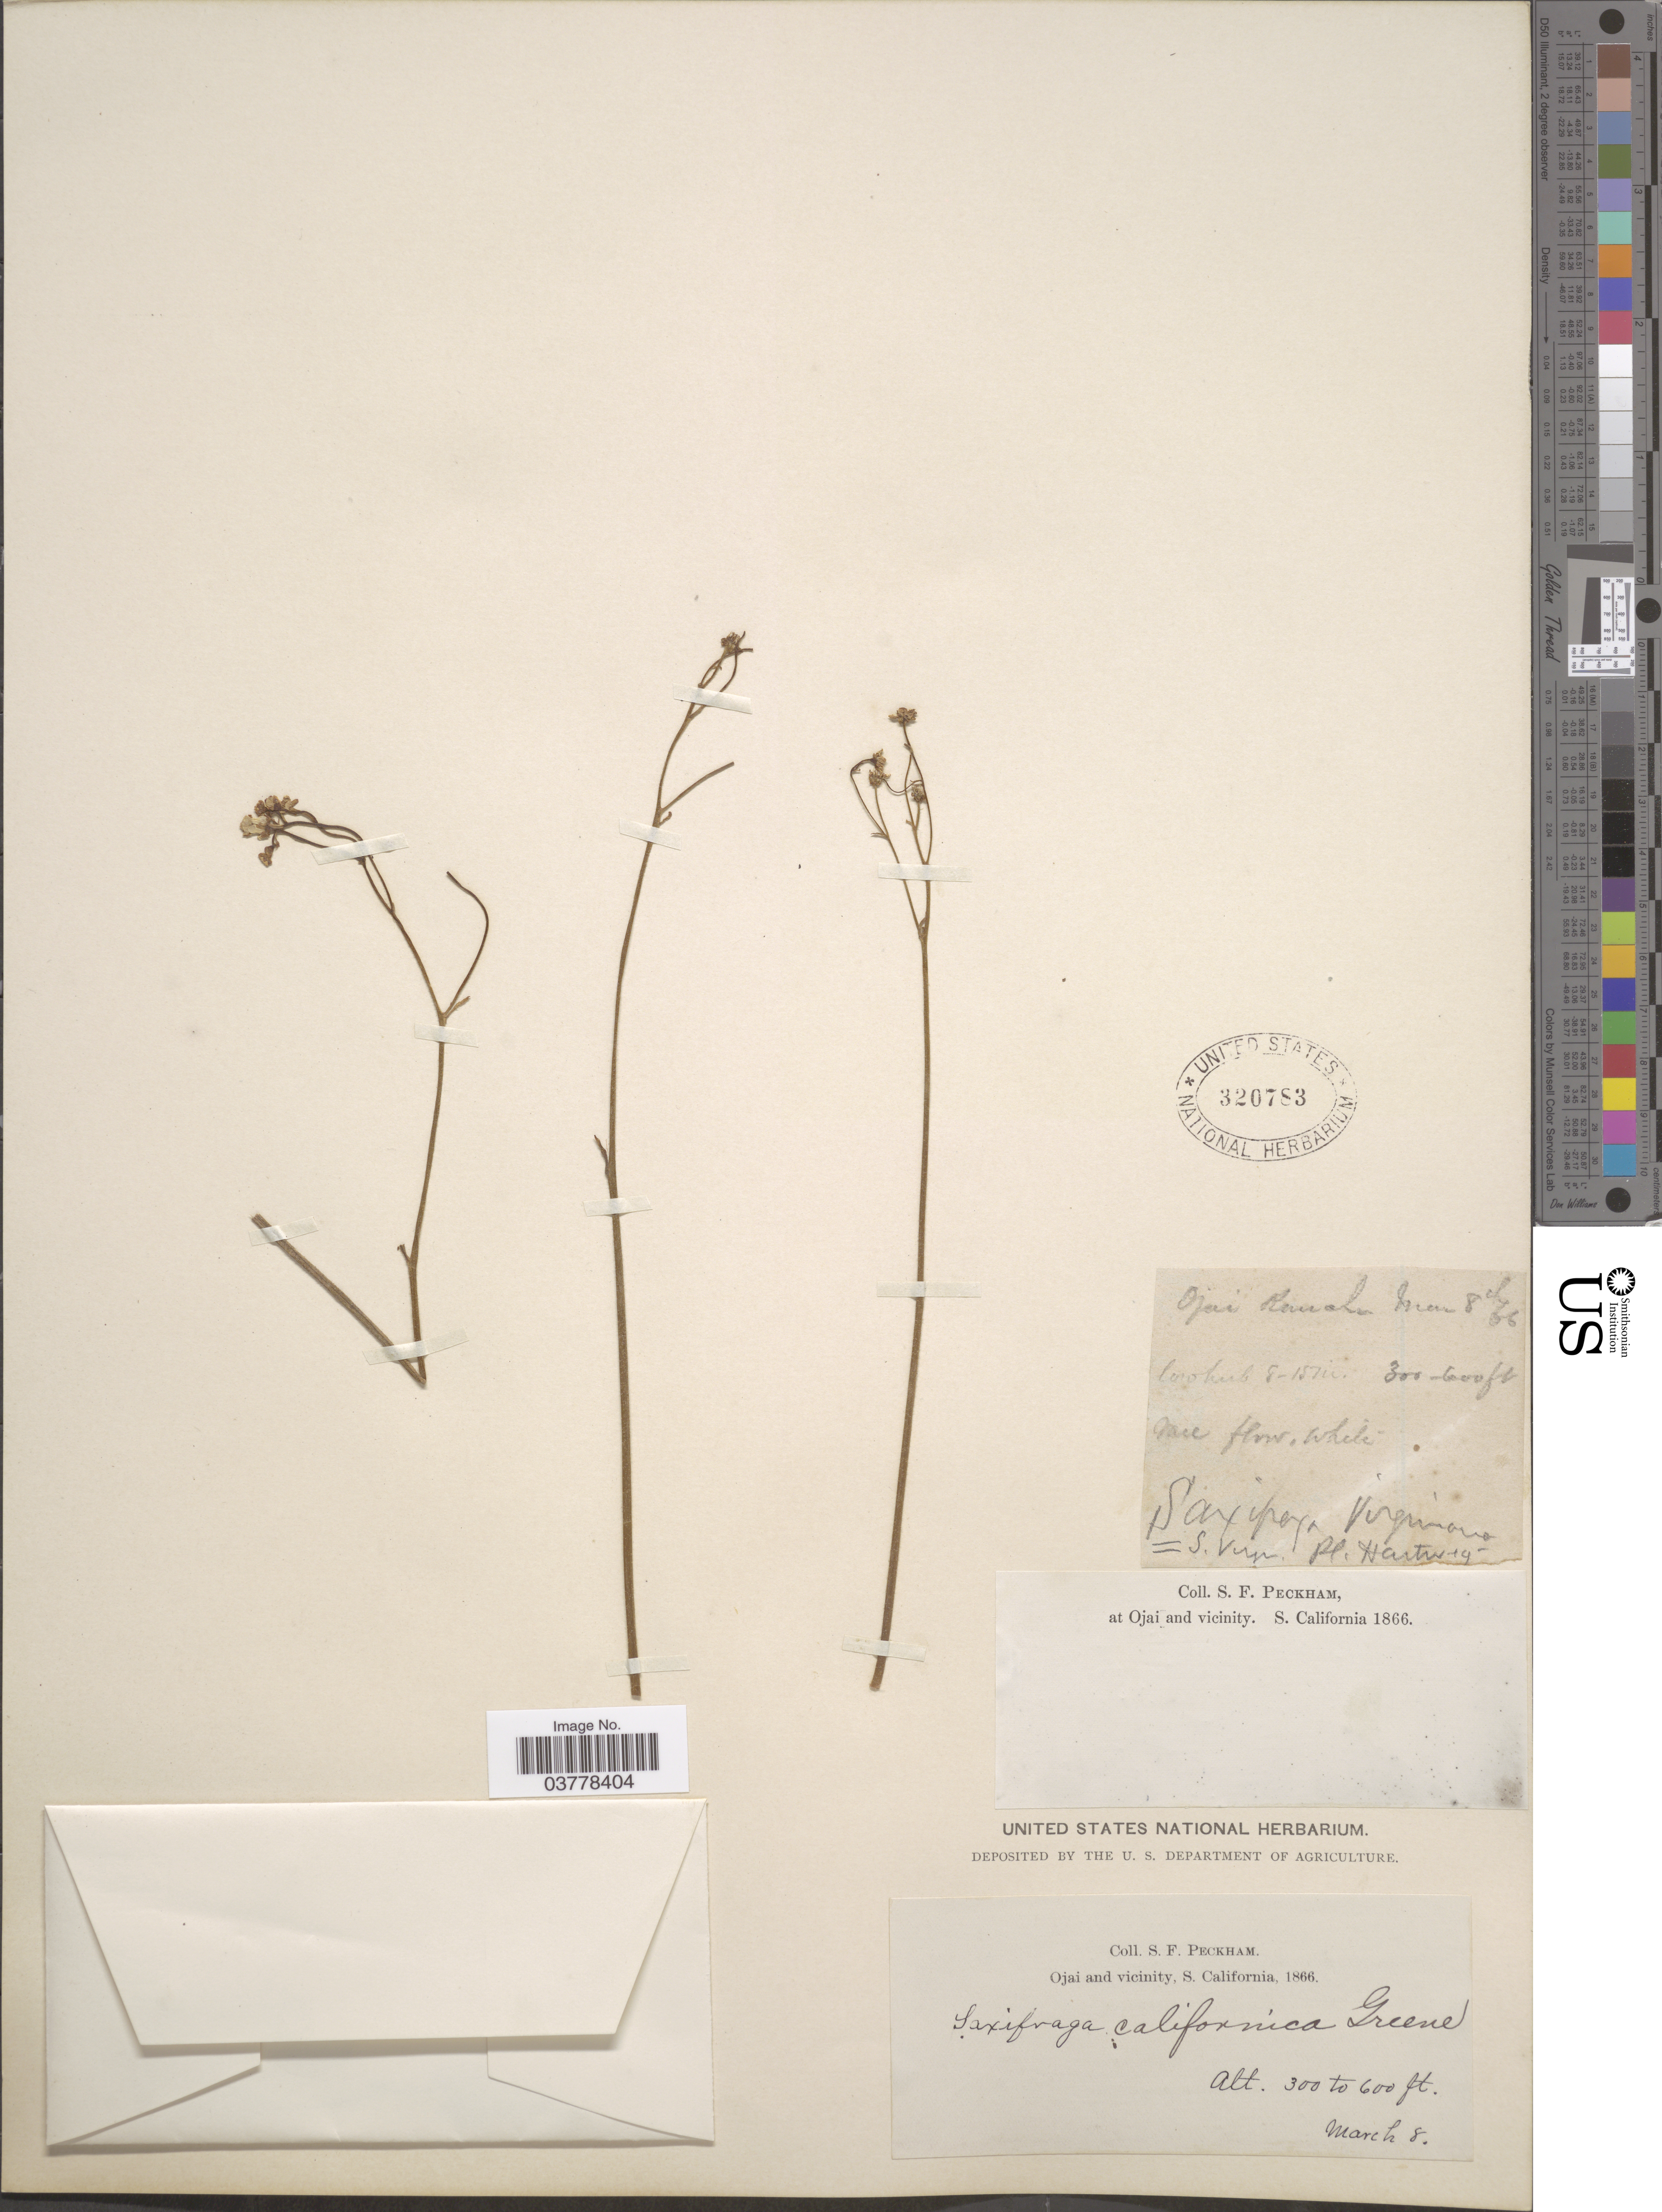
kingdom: Plantae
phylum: Tracheophyta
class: Magnoliopsida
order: Saxifragales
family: Saxifragaceae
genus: Micranthes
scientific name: Micranthes californica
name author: (Greene) Small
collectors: S. Peckham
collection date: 1866-03-08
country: United States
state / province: California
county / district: Ventura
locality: Ojai and vicinity, S. California.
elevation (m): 91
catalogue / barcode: US 320783